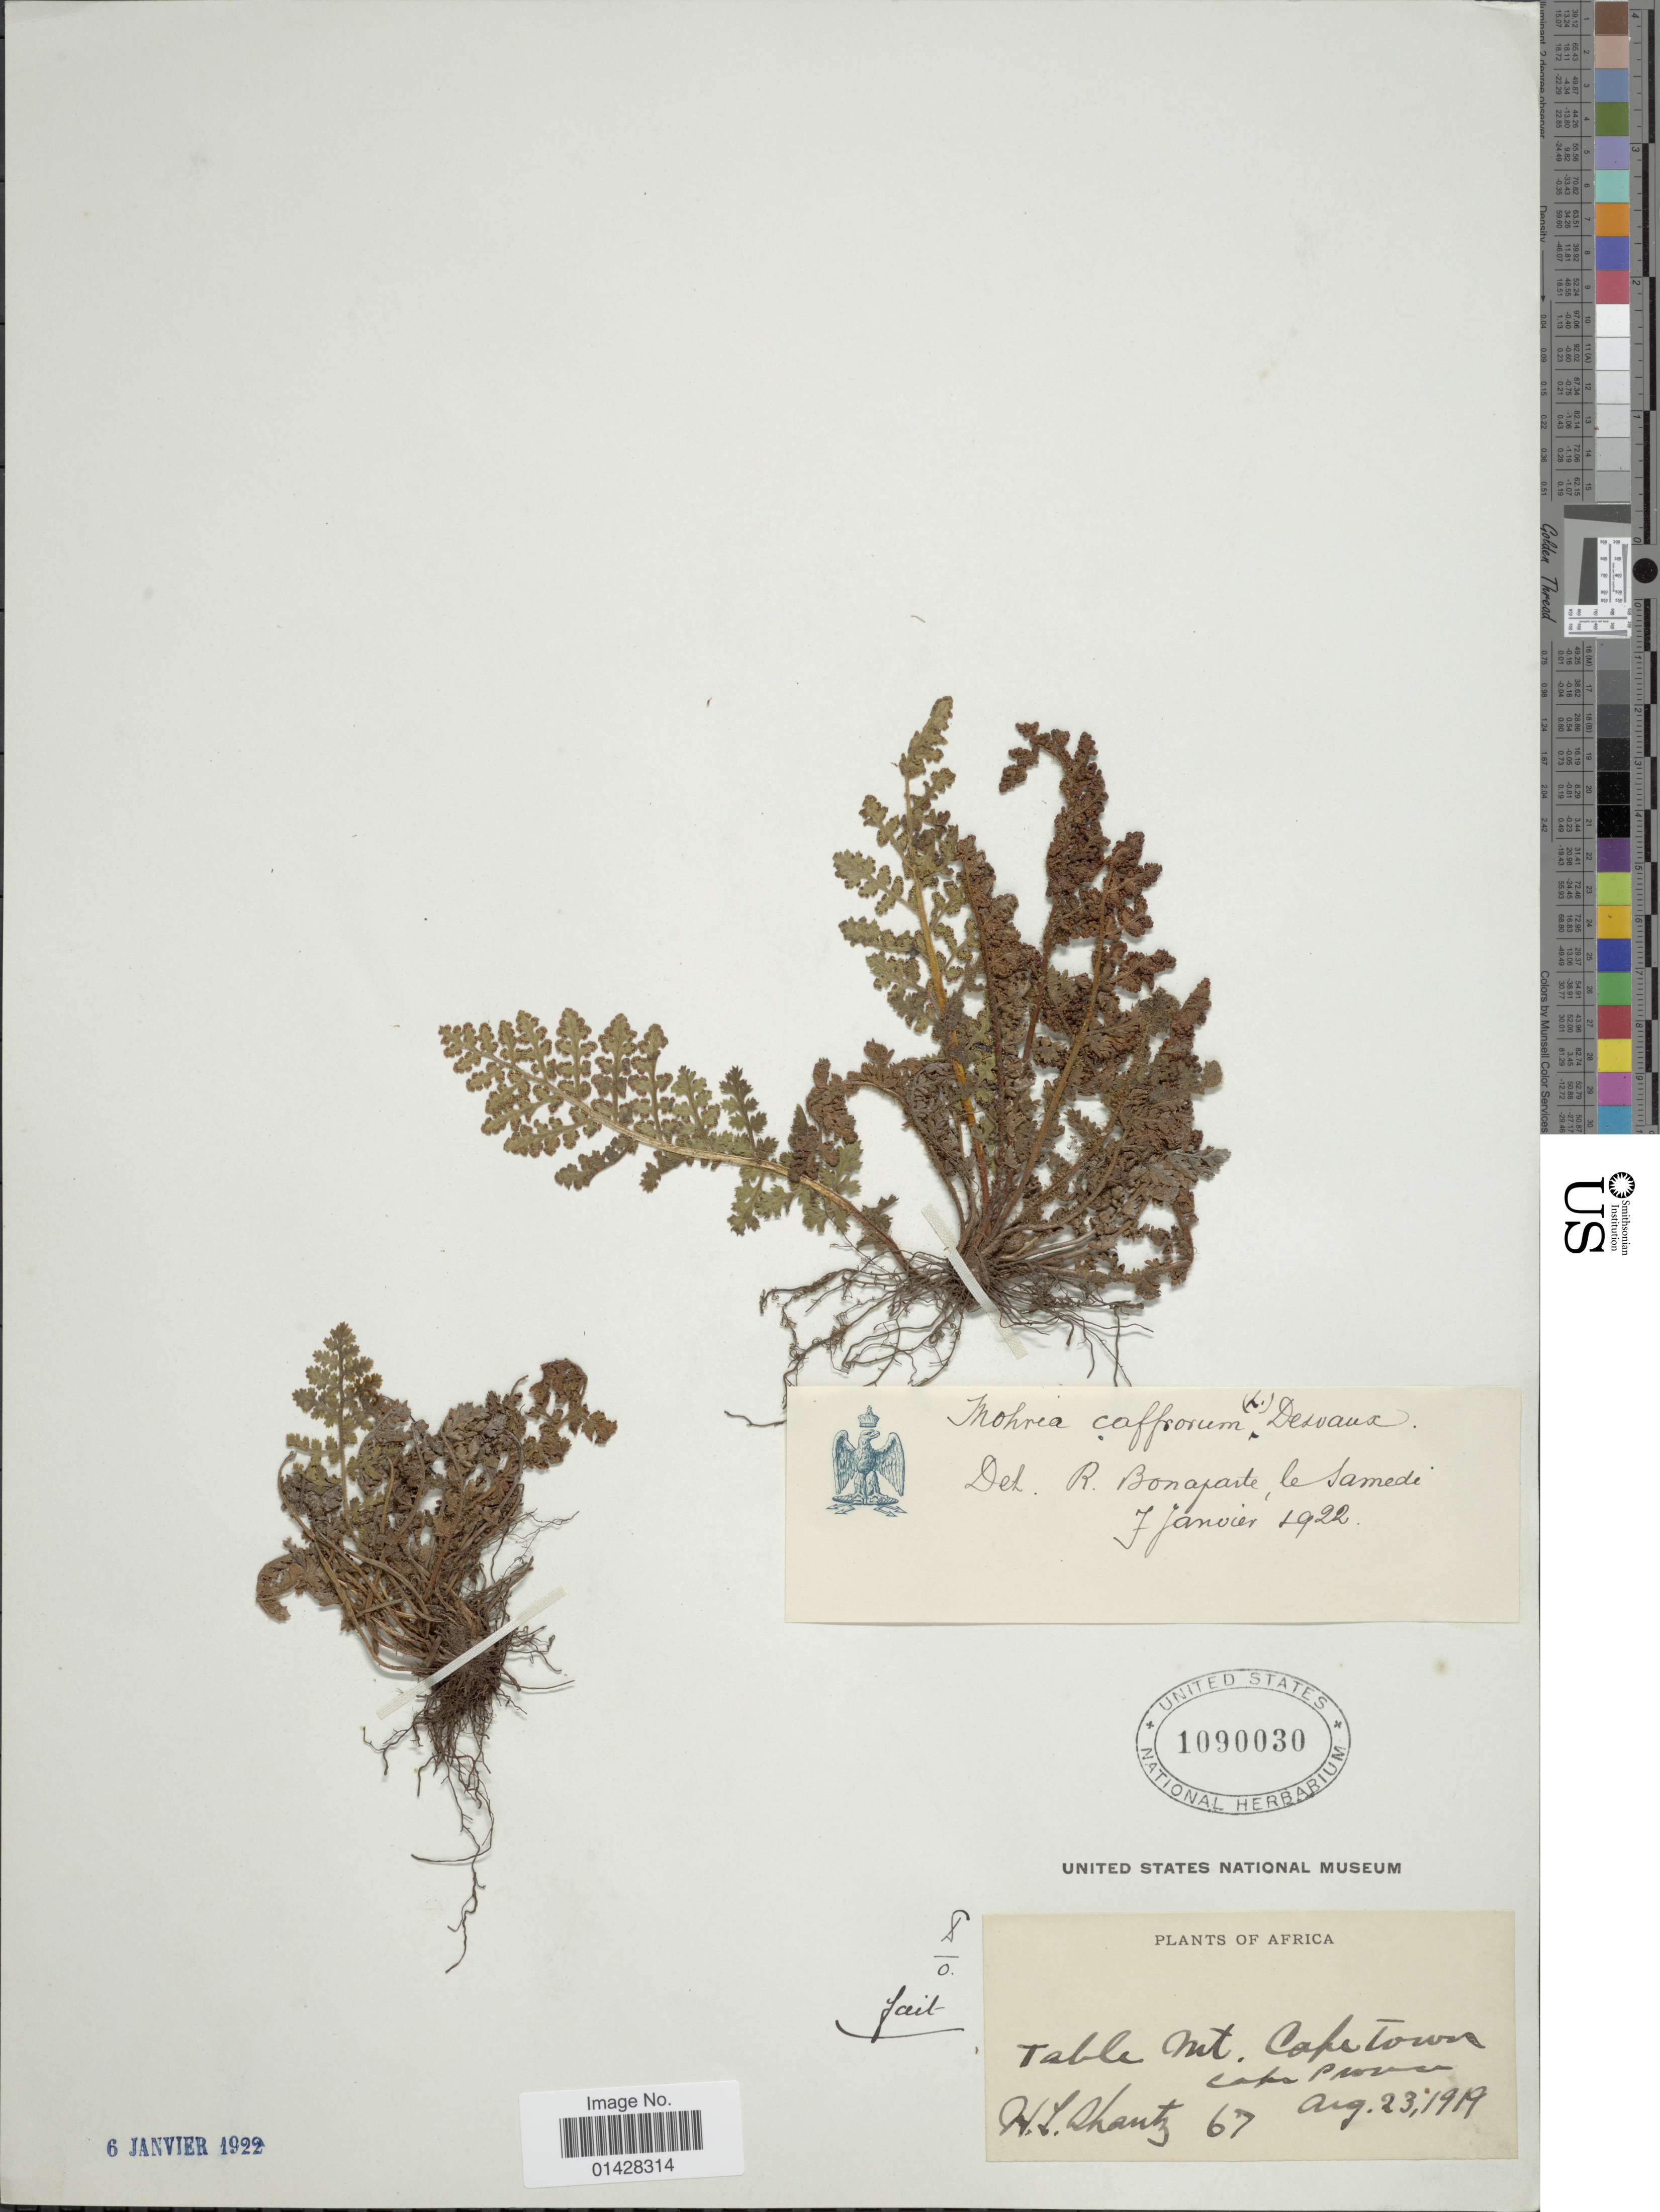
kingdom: Plantae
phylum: Tracheophyta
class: Polypodiopsida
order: Schizaeales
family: Anemiaceae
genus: Anemia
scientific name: Anemia cafforum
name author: (L.) Christenh.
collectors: H. Shantz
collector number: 67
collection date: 1919-08-23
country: South Africa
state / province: Western Cape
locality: Table Mt, Cape Town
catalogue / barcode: US 1090030